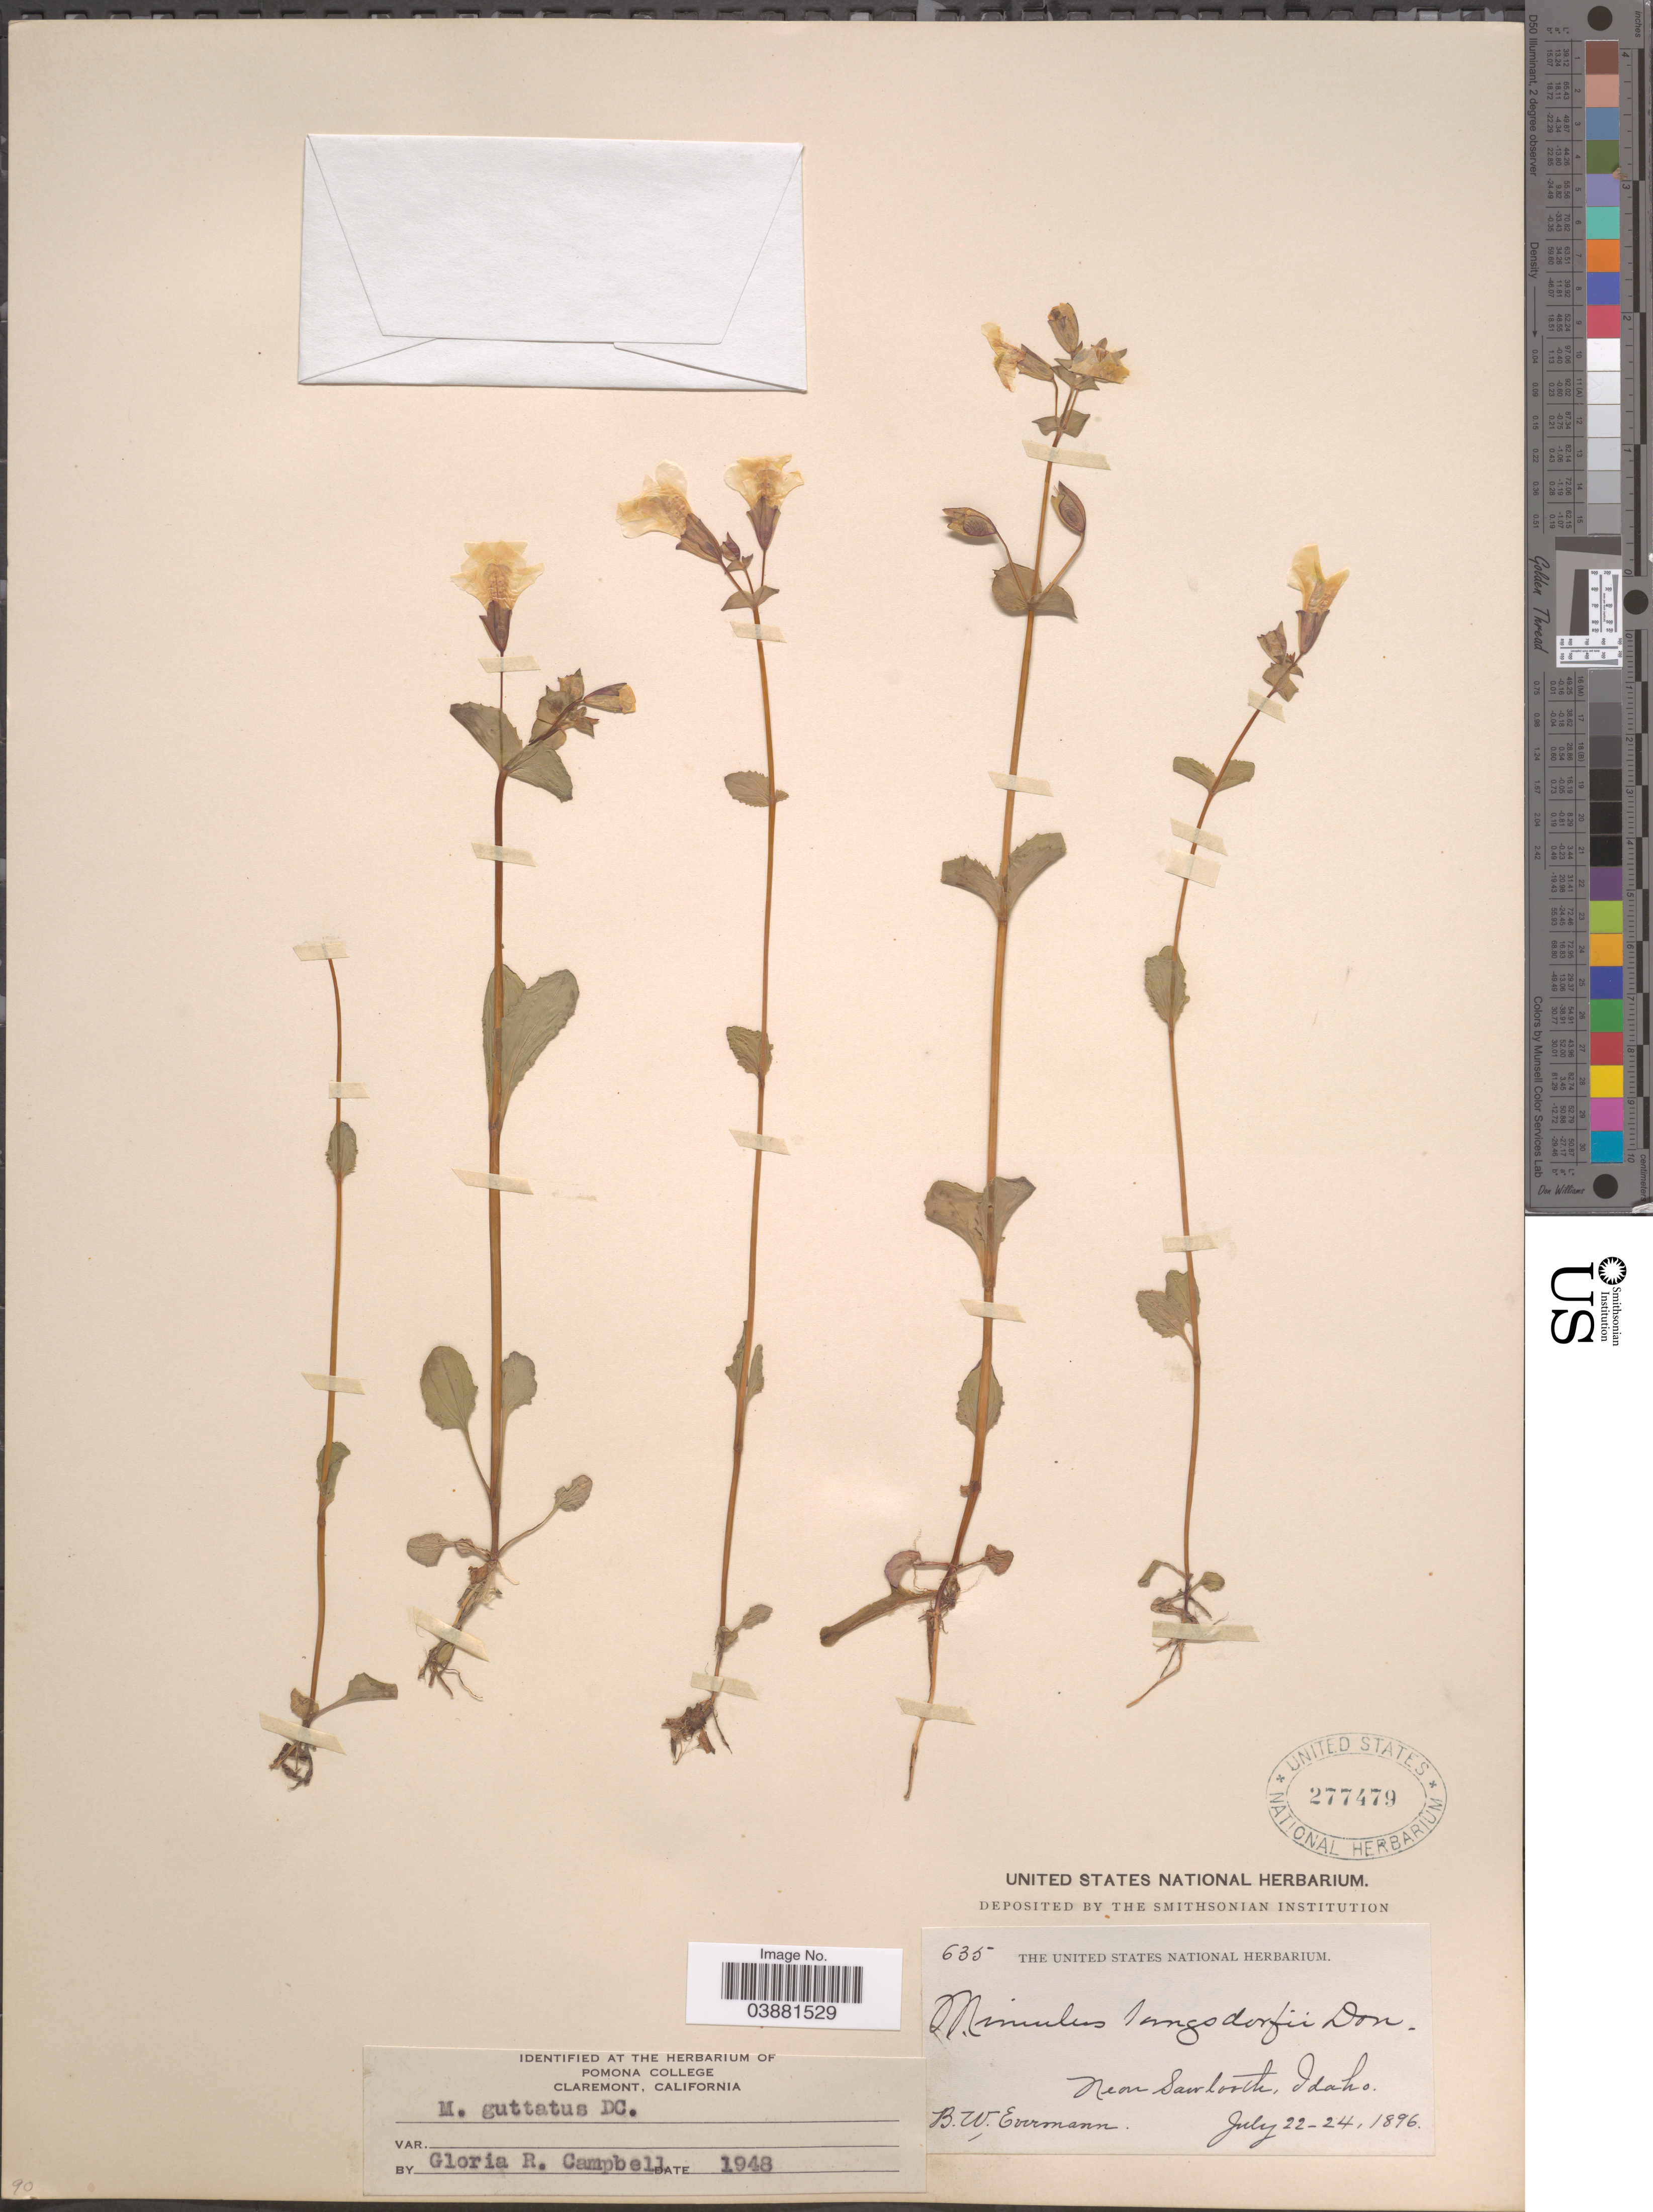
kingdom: Plantae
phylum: Tracheophyta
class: Magnoliopsida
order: Lamiales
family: Phrymaceae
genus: Mimulus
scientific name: Mimulus guttatus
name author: DC.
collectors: B. W. Evermann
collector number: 635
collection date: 1896-07-22/1896-07-24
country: United States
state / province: Idaho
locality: Near Sawtooth.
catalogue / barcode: US 277479